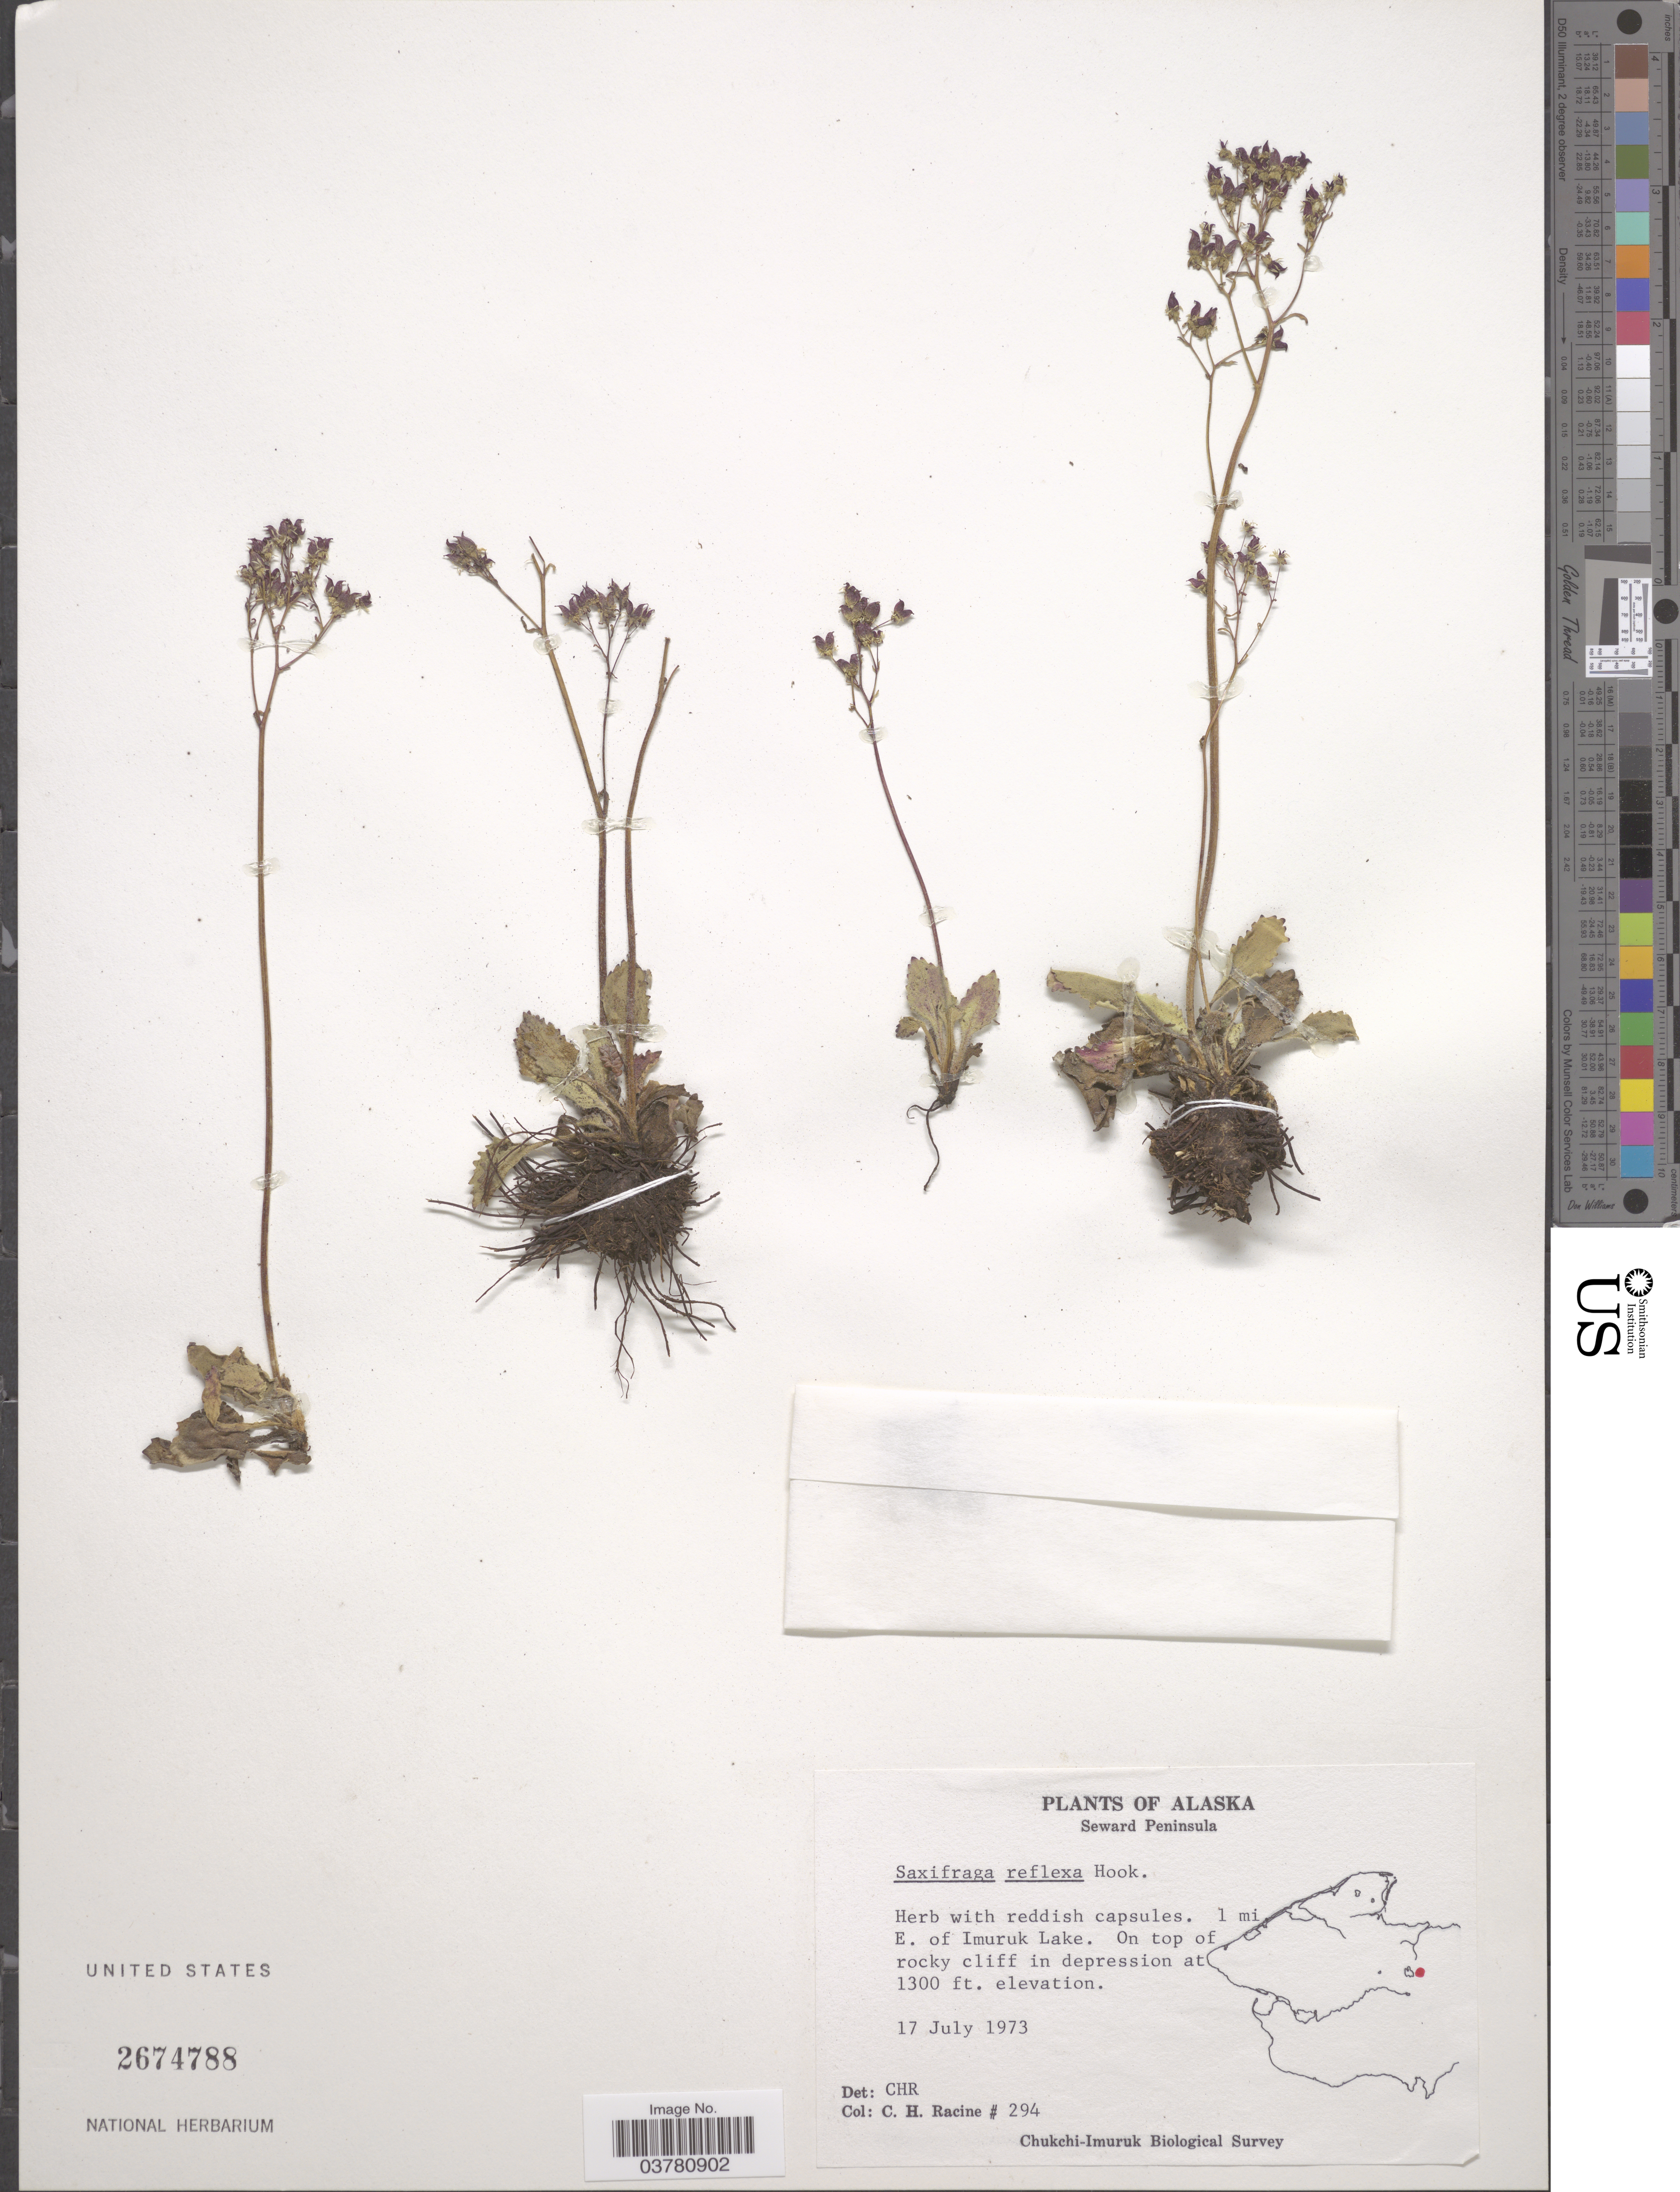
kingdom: Plantae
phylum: Tracheophyta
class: Magnoliopsida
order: Saxifragales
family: Saxifragaceae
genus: Micranthes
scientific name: Micranthes reflexa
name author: (Hook.) Small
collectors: C. Racine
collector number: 294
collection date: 1973-07-17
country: United States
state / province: Alaska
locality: Seward Peninsula. 1 mi E. of Imuruk Lake. On top of rocky cliff in depression. Chukchi-Imuruk Biological Survey.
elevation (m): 396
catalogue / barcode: US 2674788